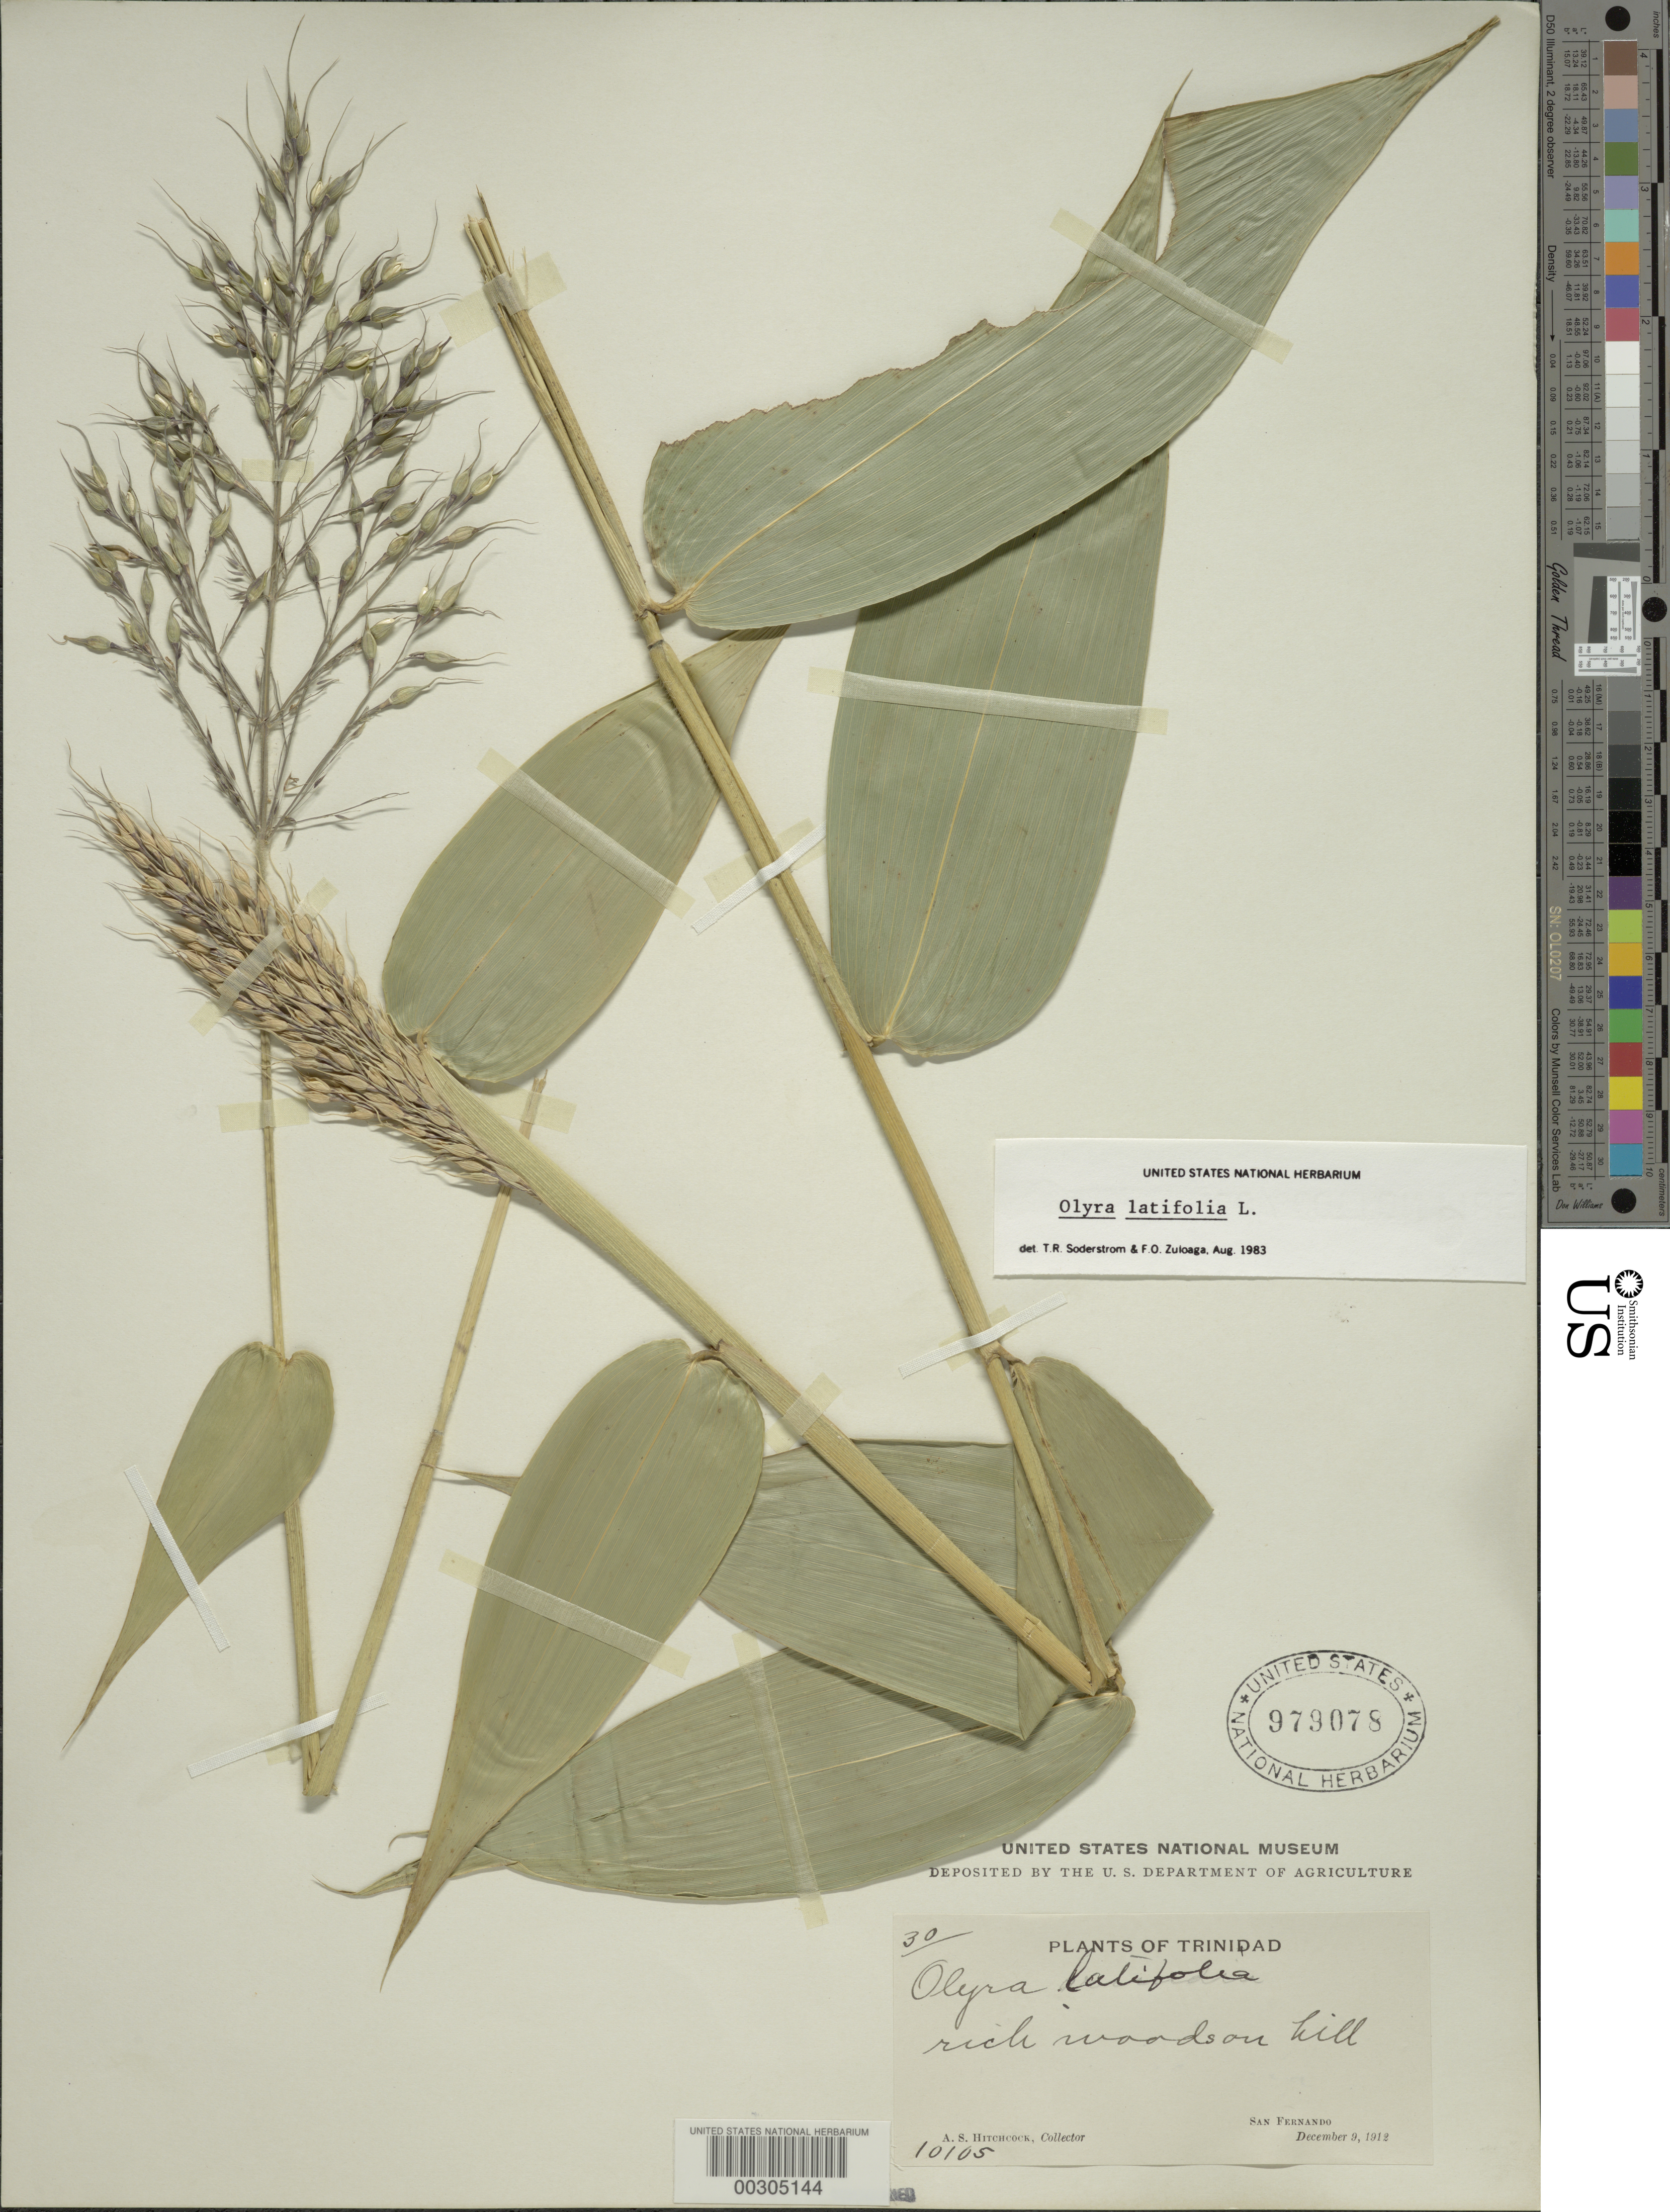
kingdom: Plantae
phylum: Tracheophyta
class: Liliopsida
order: Poales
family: Poaceae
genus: Olyra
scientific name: Olyra latifolia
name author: L.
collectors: A. S. Hitchcock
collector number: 10105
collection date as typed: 09 Dec 1912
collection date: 1912-12-09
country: Trinidad and Tobago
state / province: San Fernando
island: Trinidad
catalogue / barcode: US 979078